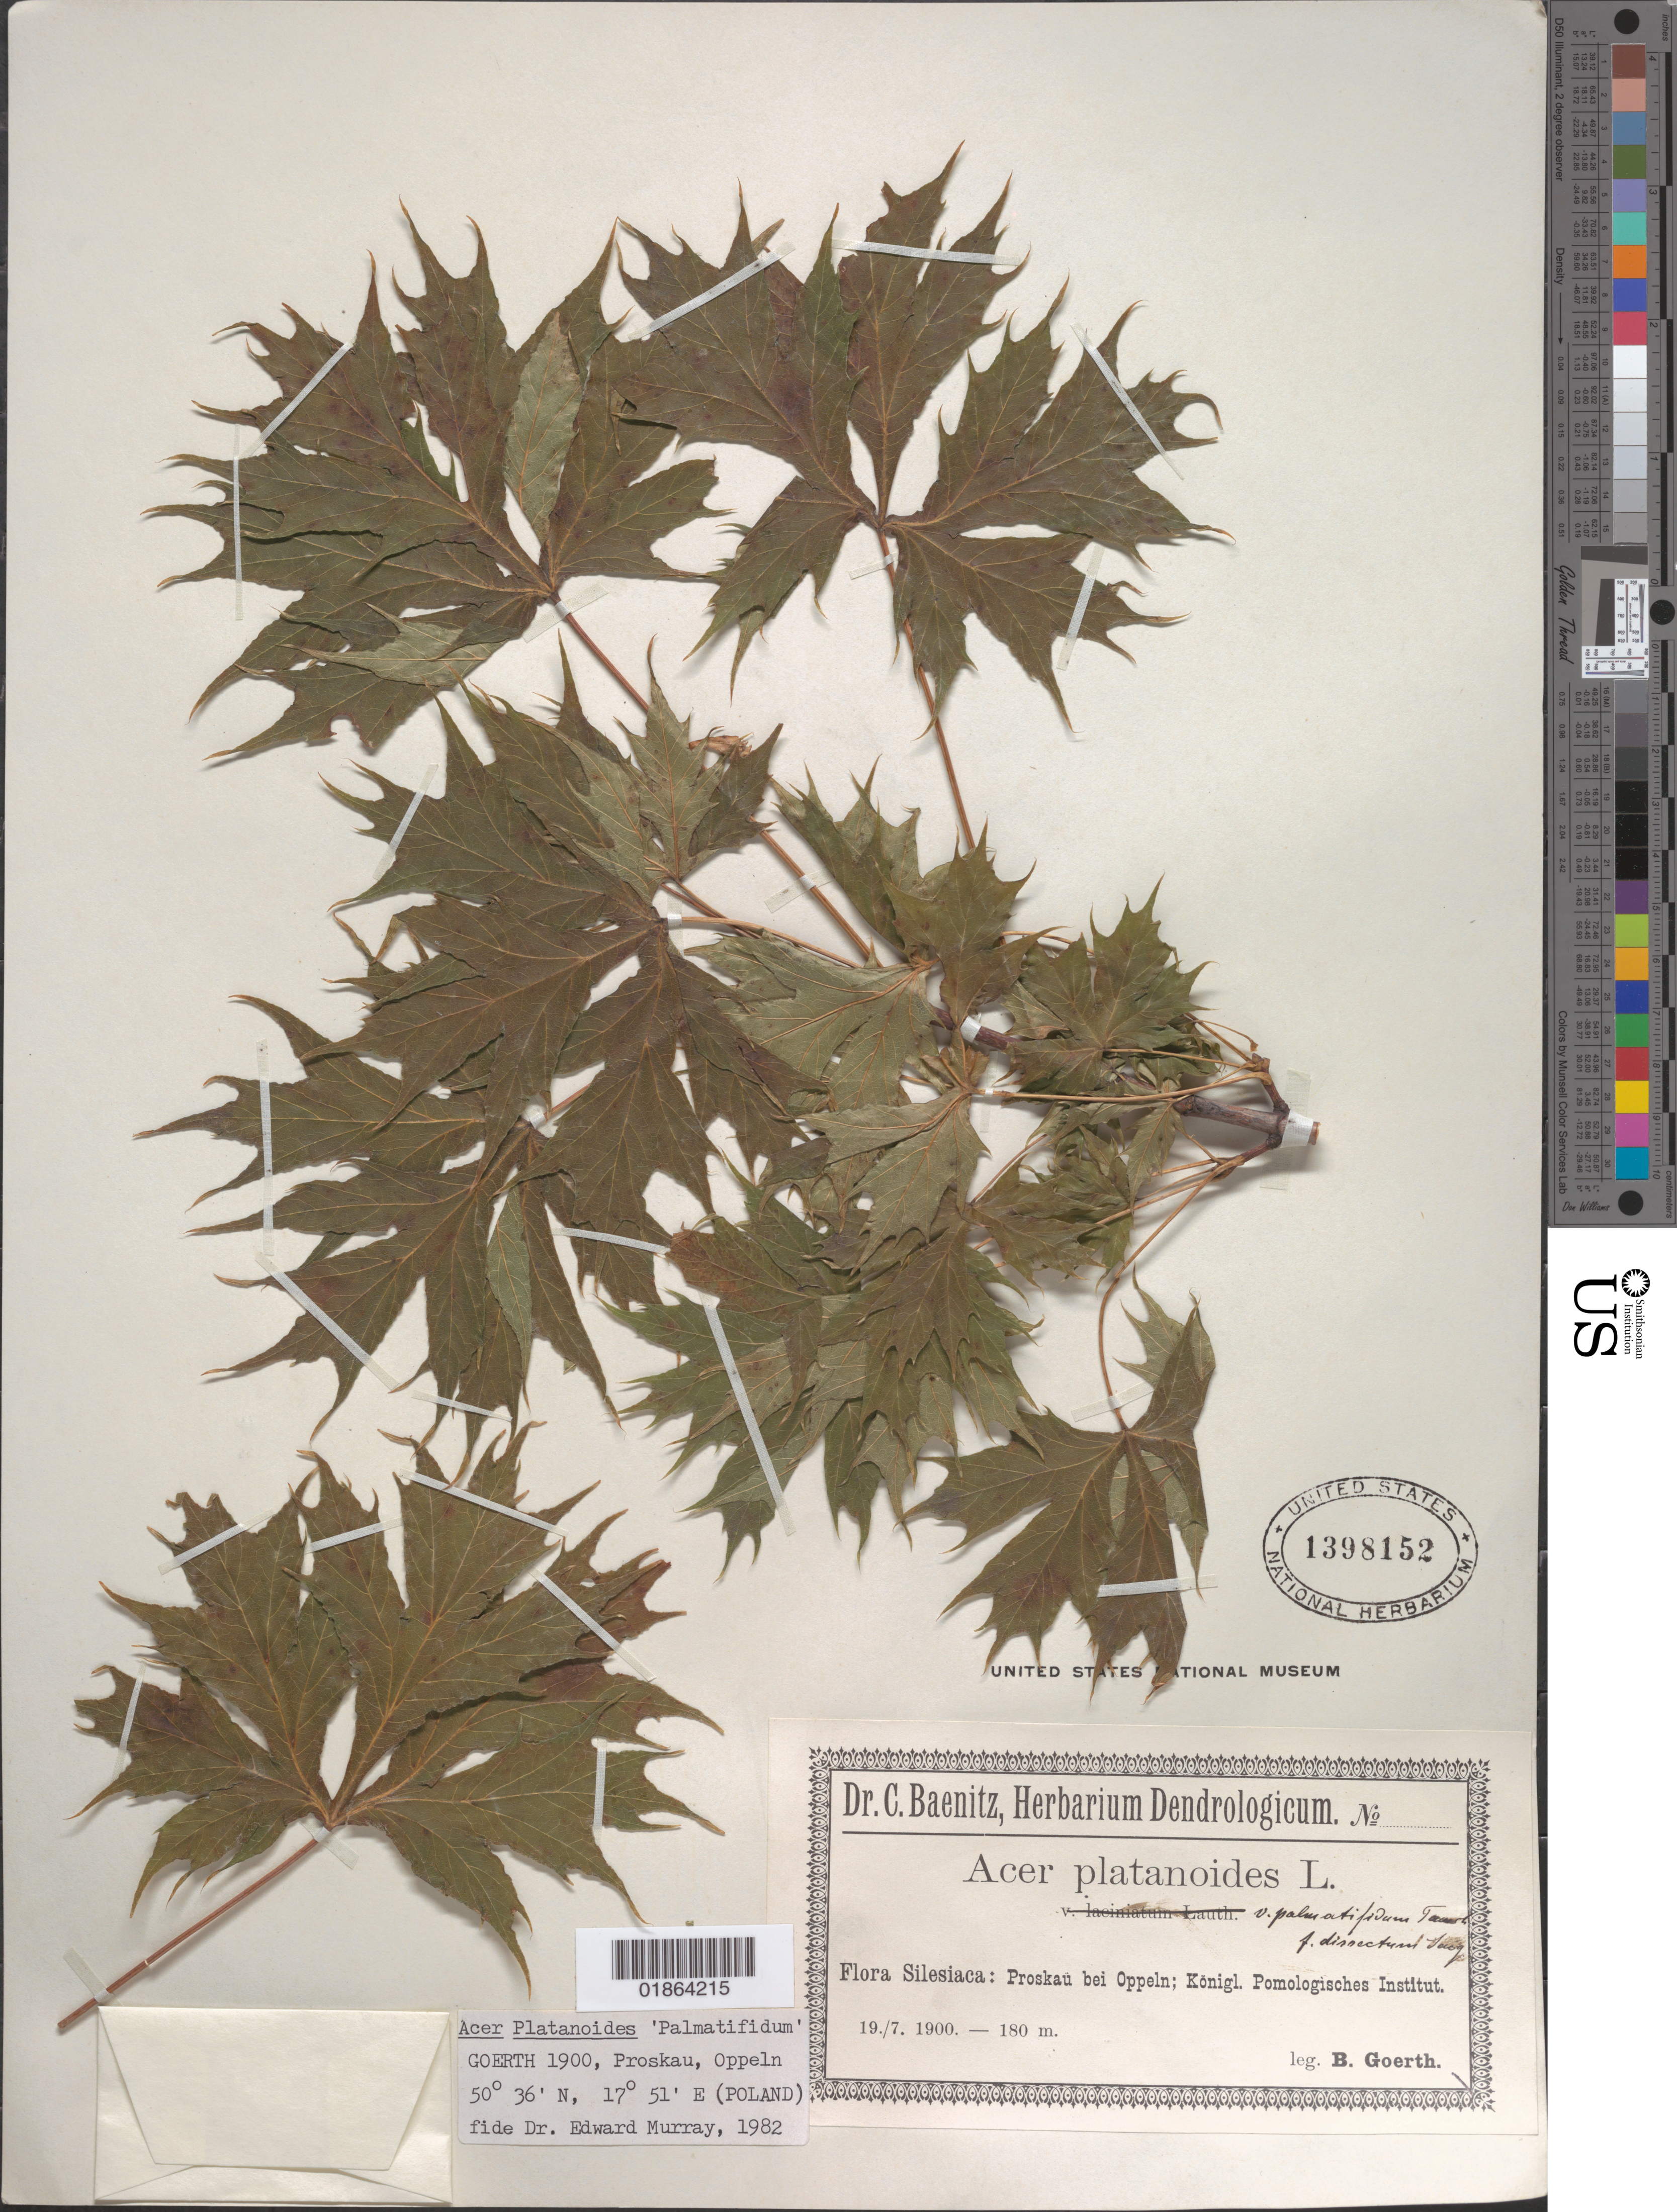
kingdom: Plantae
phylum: Tracheophyta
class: Magnoliopsida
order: Sapindales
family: Sapindaceae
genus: Acer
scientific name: Acer platanoides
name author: L.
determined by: Murray, Edward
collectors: B. Goerth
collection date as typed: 19/7 1900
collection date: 1900-07-19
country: Poland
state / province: Opolskie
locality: Proskau bei Oppeln; Konigl. Pomologisches Institut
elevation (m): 180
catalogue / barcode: US 1398152